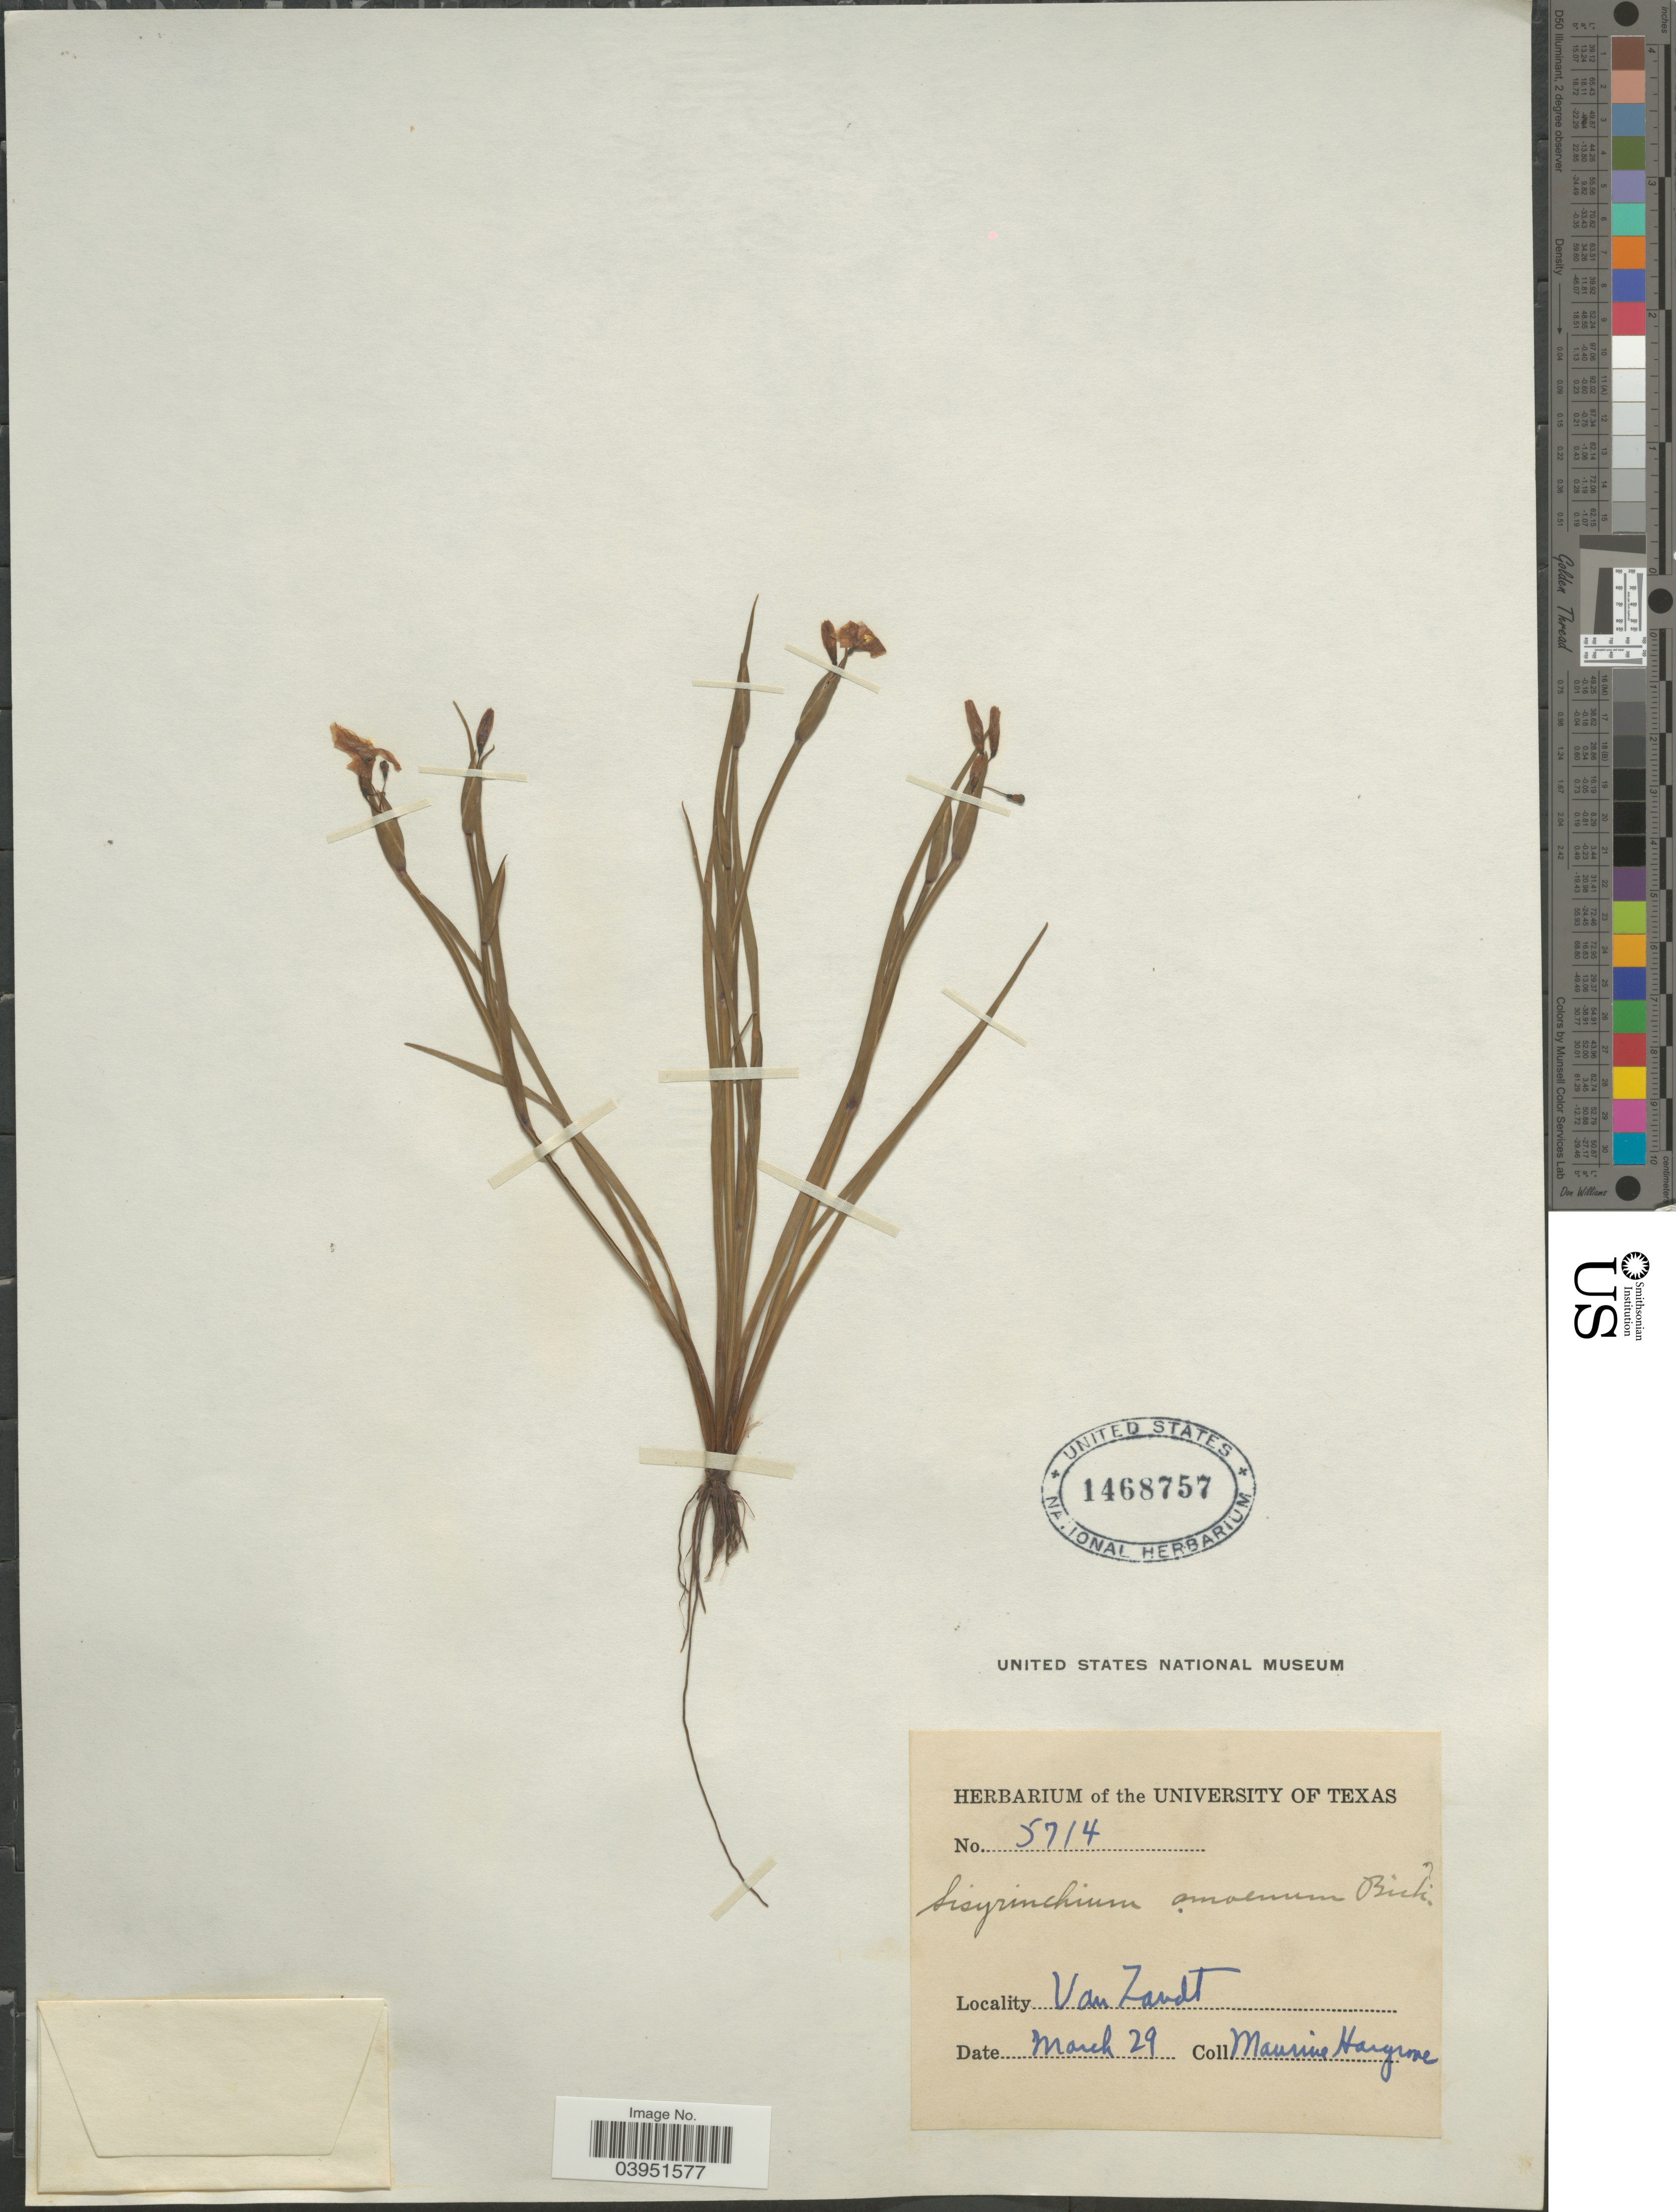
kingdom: Plantae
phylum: Tracheophyta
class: Liliopsida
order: Asparagales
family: Iridaceae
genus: Sisyrinchium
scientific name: Sisyrinchium pruinosum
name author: E.P. Bicknell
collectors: M. Hargrove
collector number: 5714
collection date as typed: Transcribed d/m/y: /3/29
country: United States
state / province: Texas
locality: Van Zandt.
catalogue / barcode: US 1468757